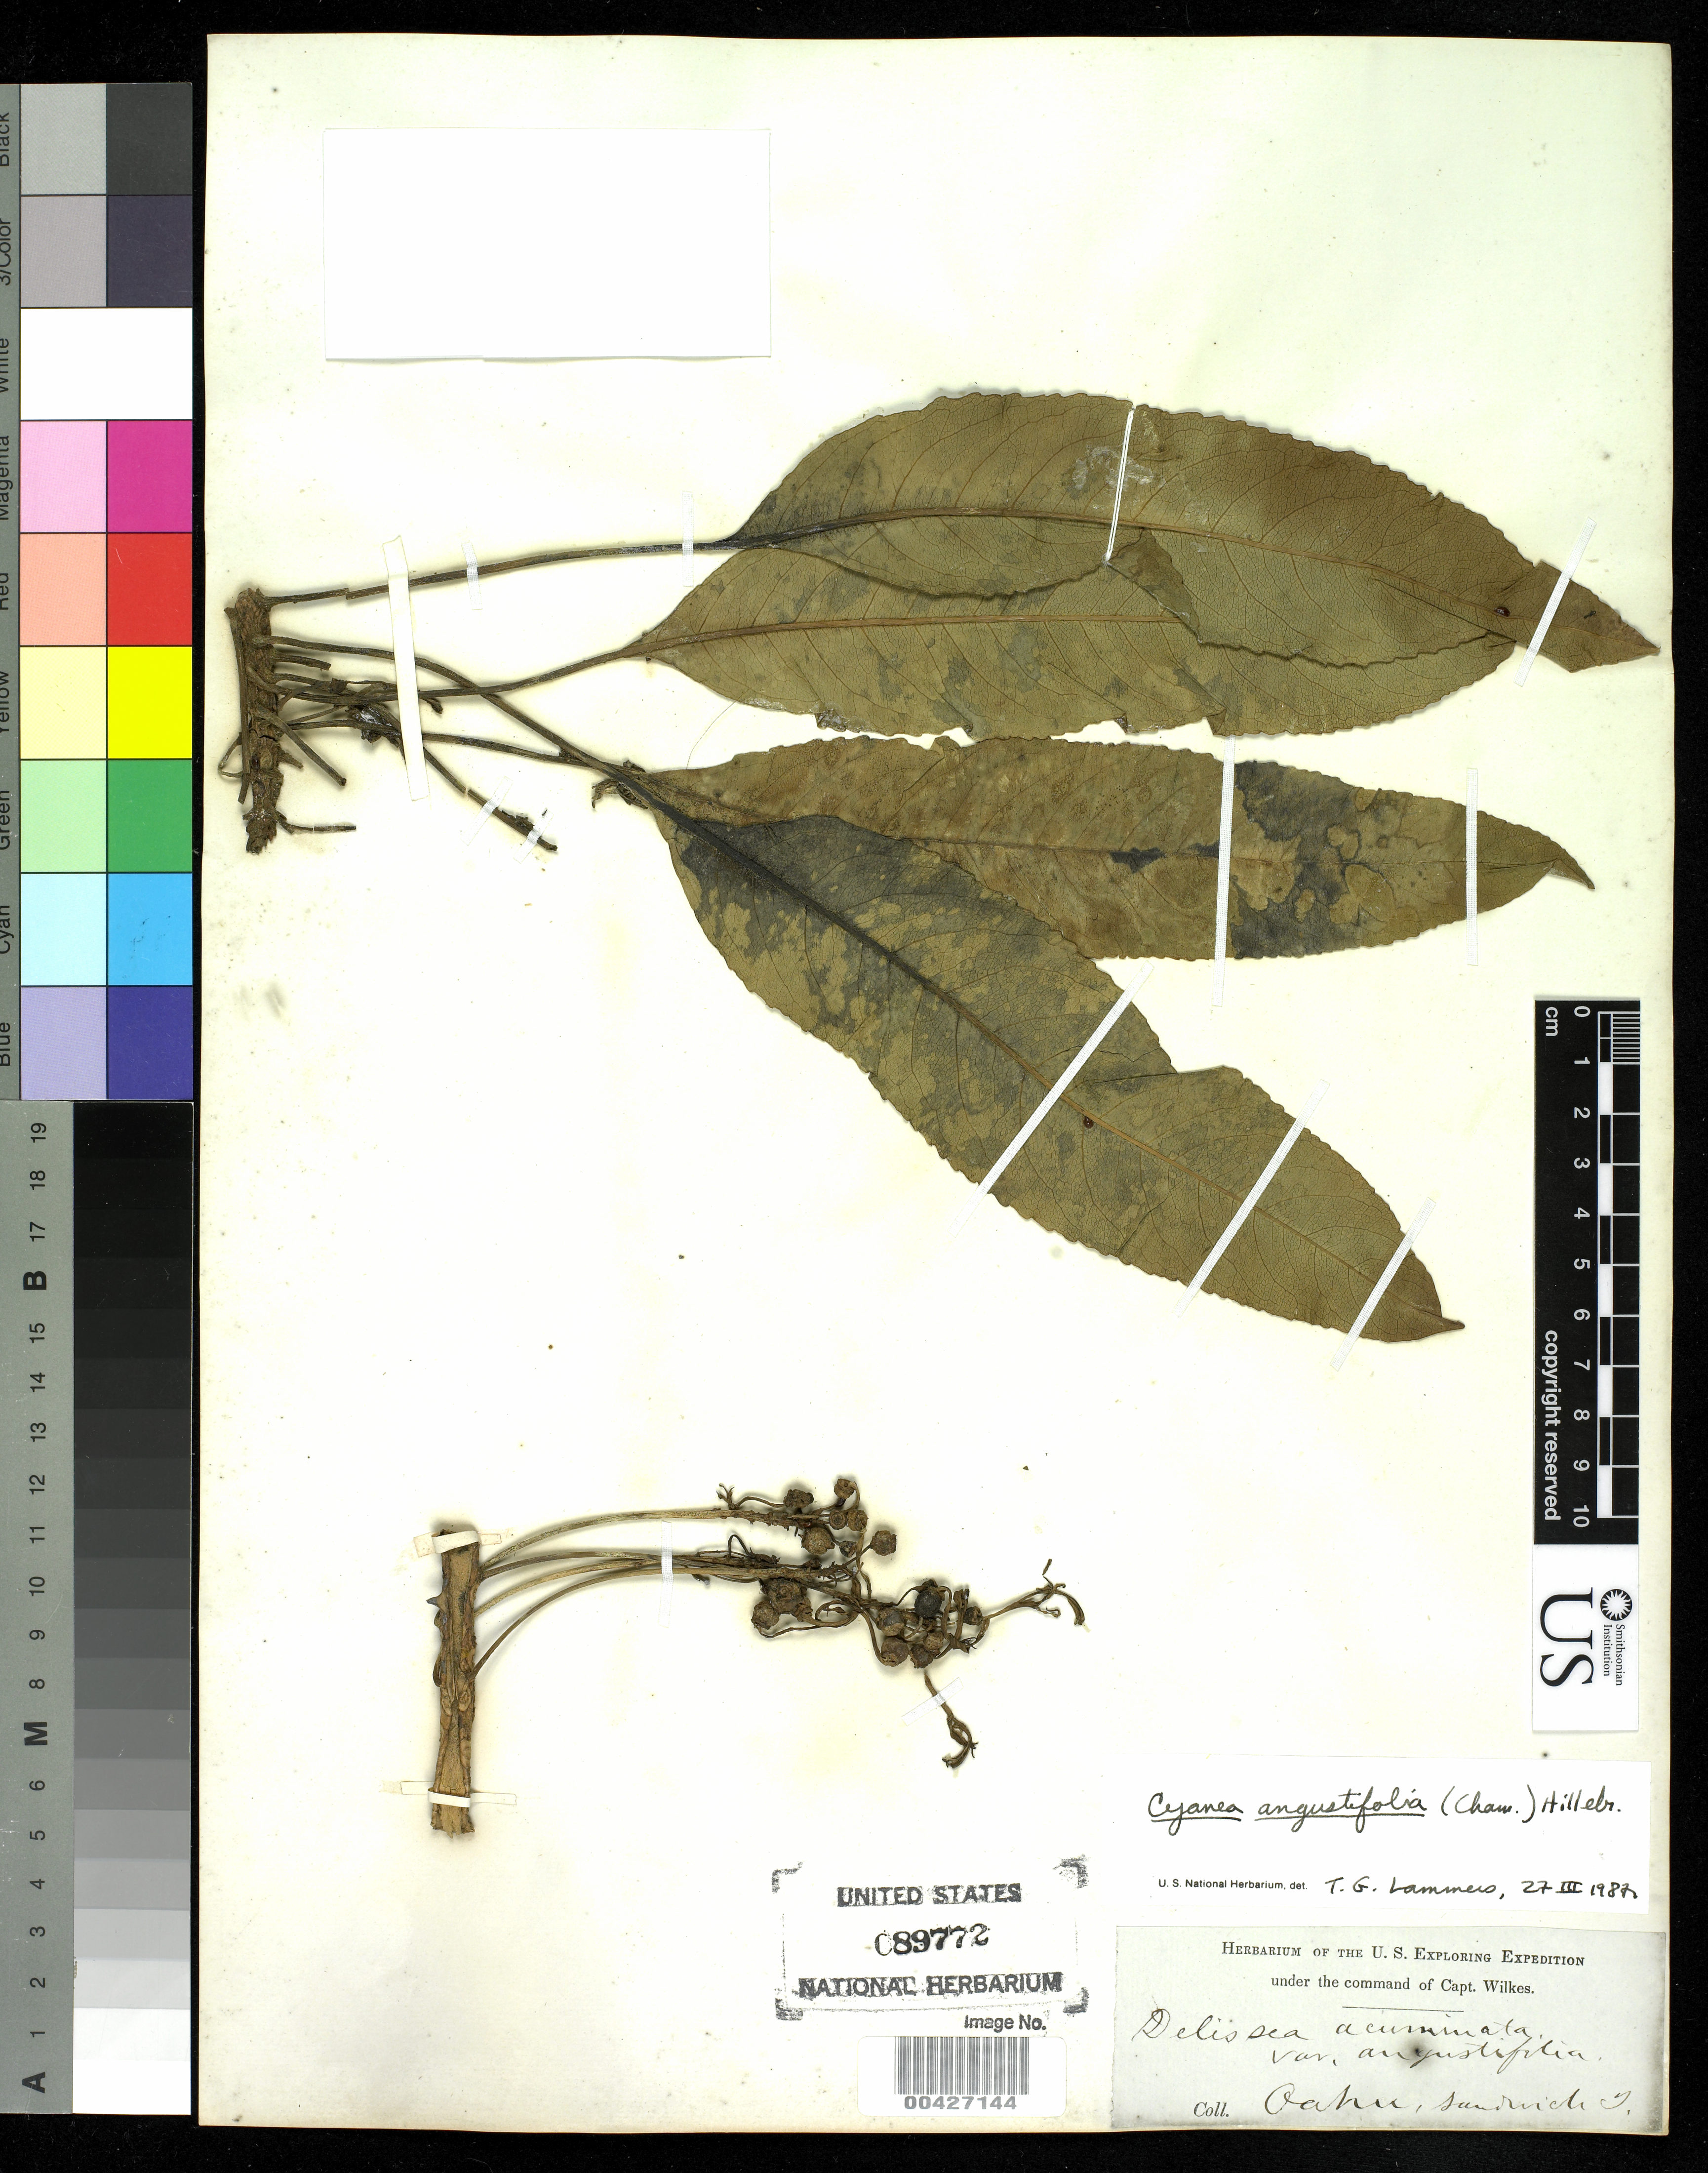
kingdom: Plantae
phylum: Tracheophyta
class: Magnoliopsida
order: Asterales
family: Campanulaceae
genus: Cyanea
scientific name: Cyanea angustifolia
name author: (Cham.) Hillebr.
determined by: Lammers, T. G.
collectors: Wilkes Explor. Exped.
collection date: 1838/1842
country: United States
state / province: Hawaii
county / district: Honolulu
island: Oahu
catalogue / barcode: US 89772